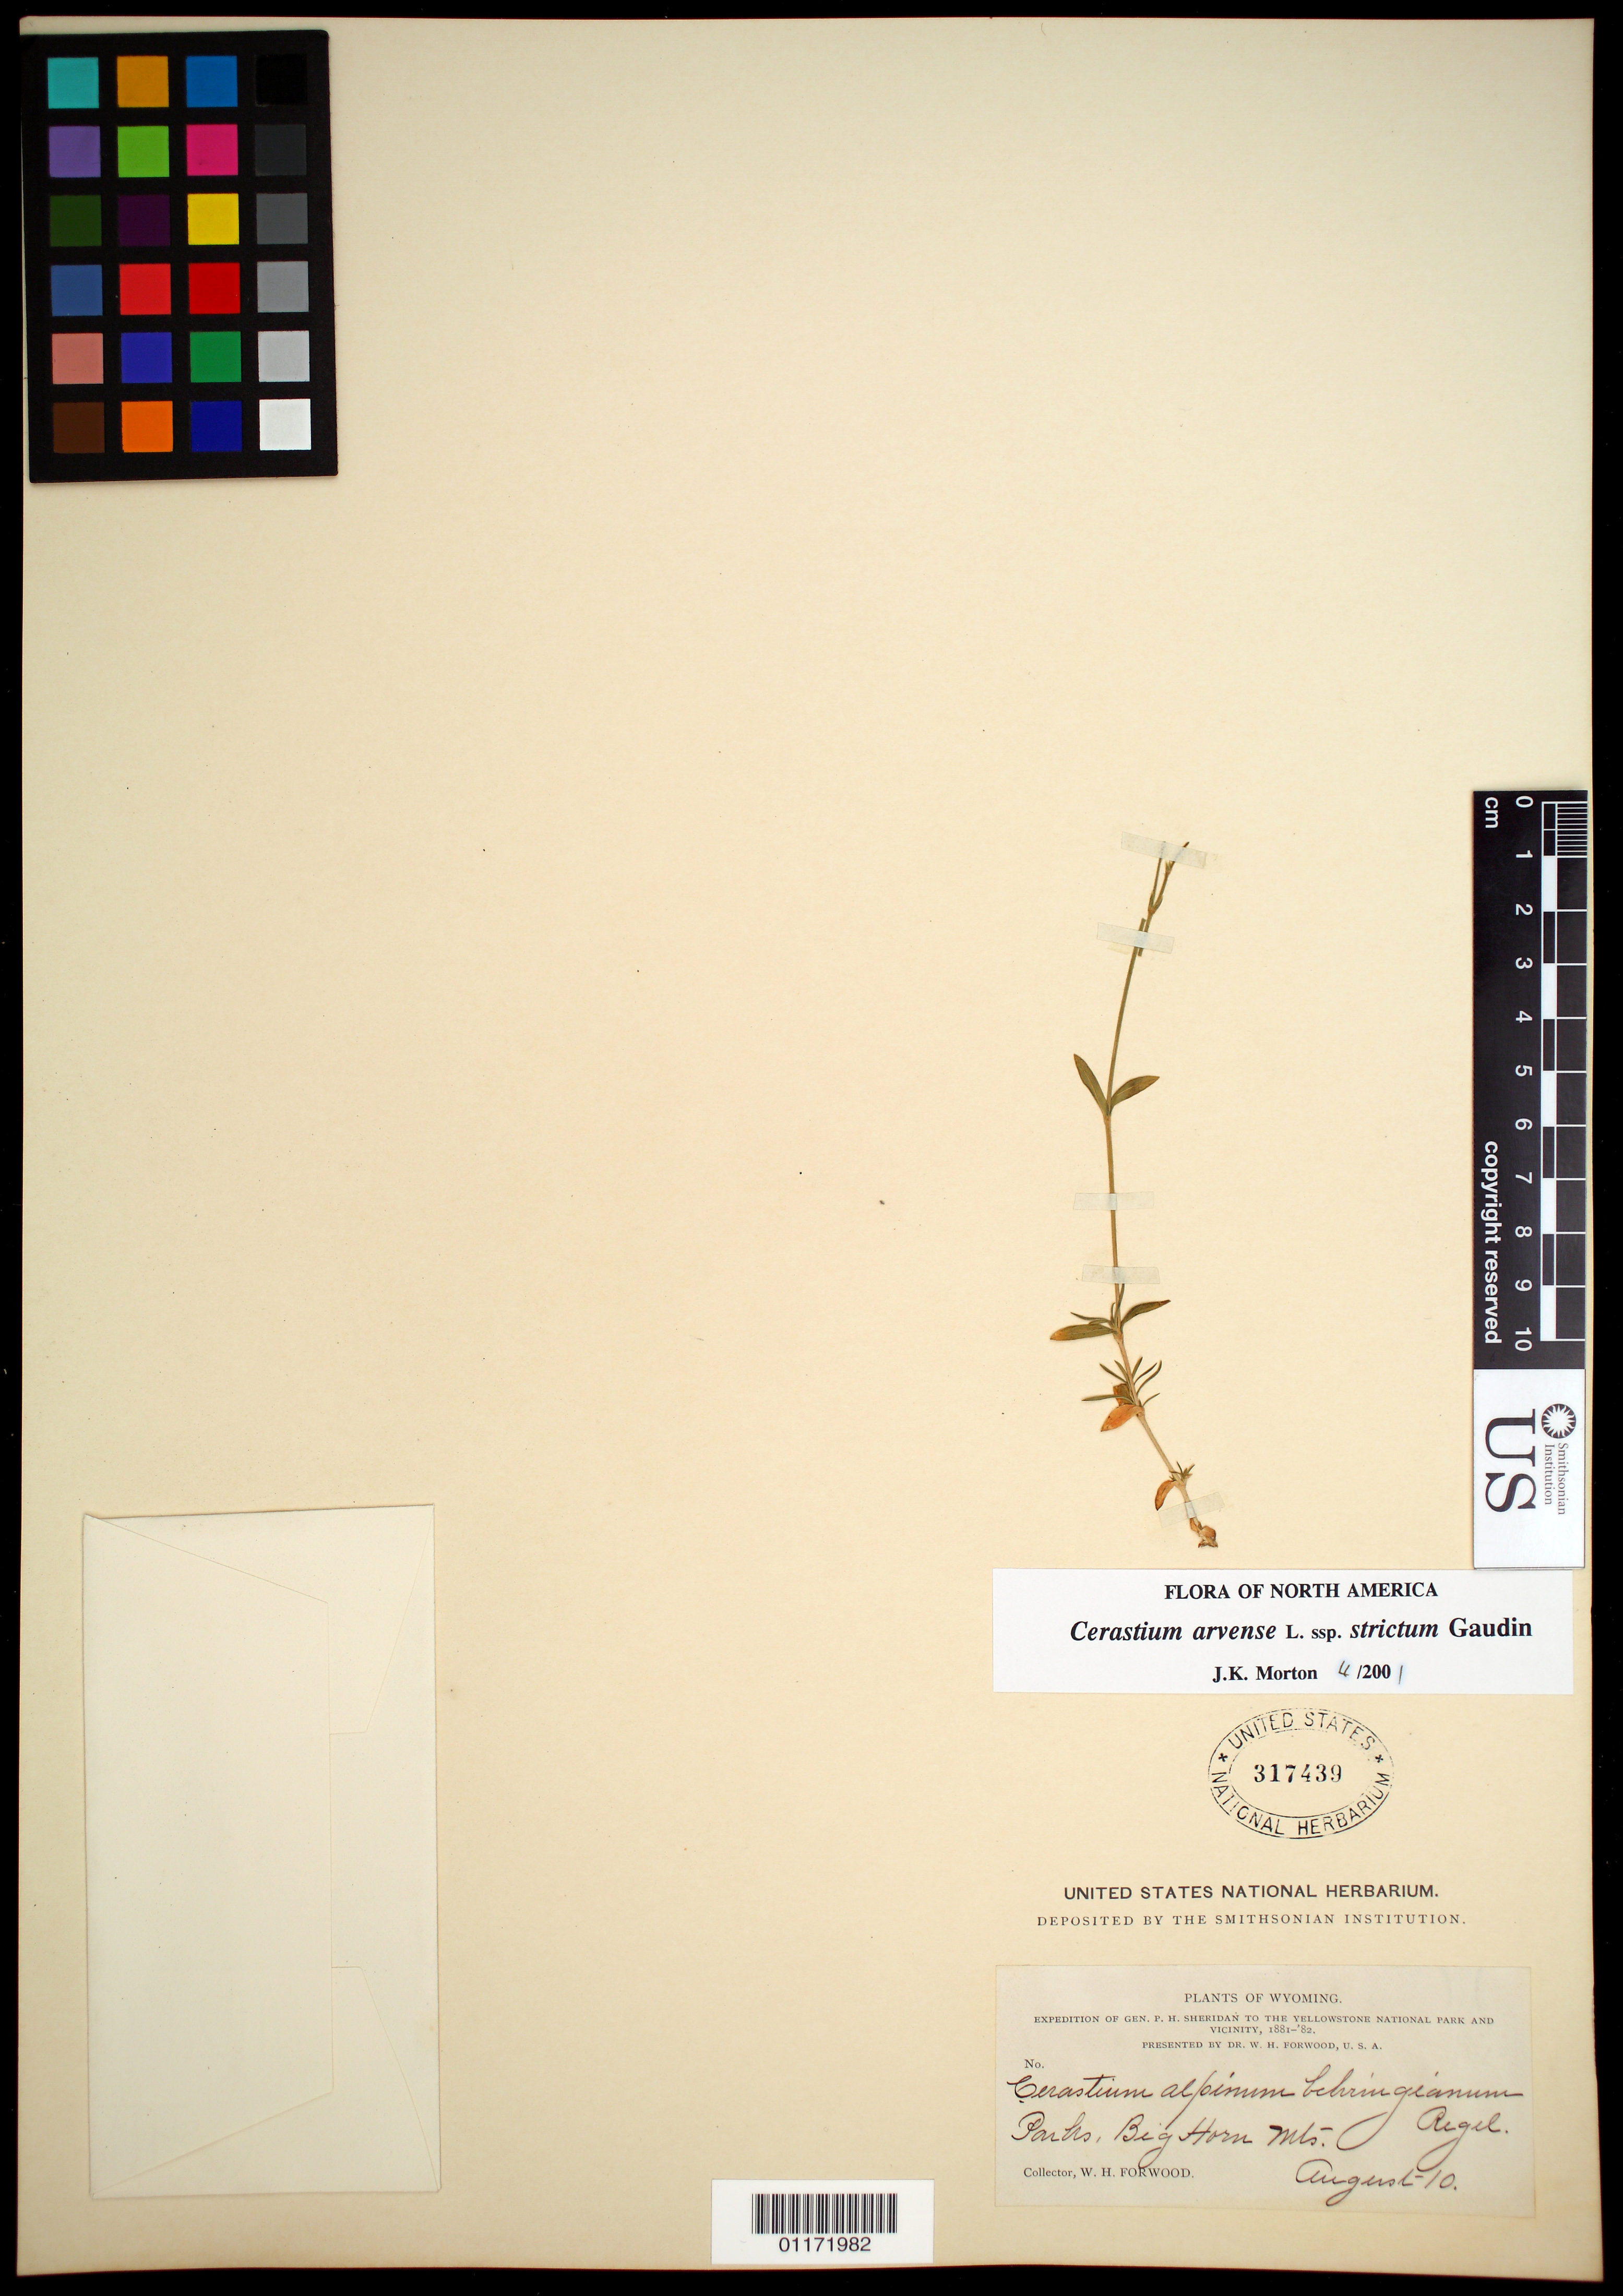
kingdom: Plantae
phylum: Tracheophyta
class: Magnoliopsida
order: Caryophyllales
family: Caryophyllaceae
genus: Cerastium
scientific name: Cerastium arvense subsp. strictum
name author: (L.) Ugborogho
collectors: W. Forwood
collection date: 1881-08-10 or 1882-08-10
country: United States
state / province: Wyoming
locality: Big Horn Mts.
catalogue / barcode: US 317439